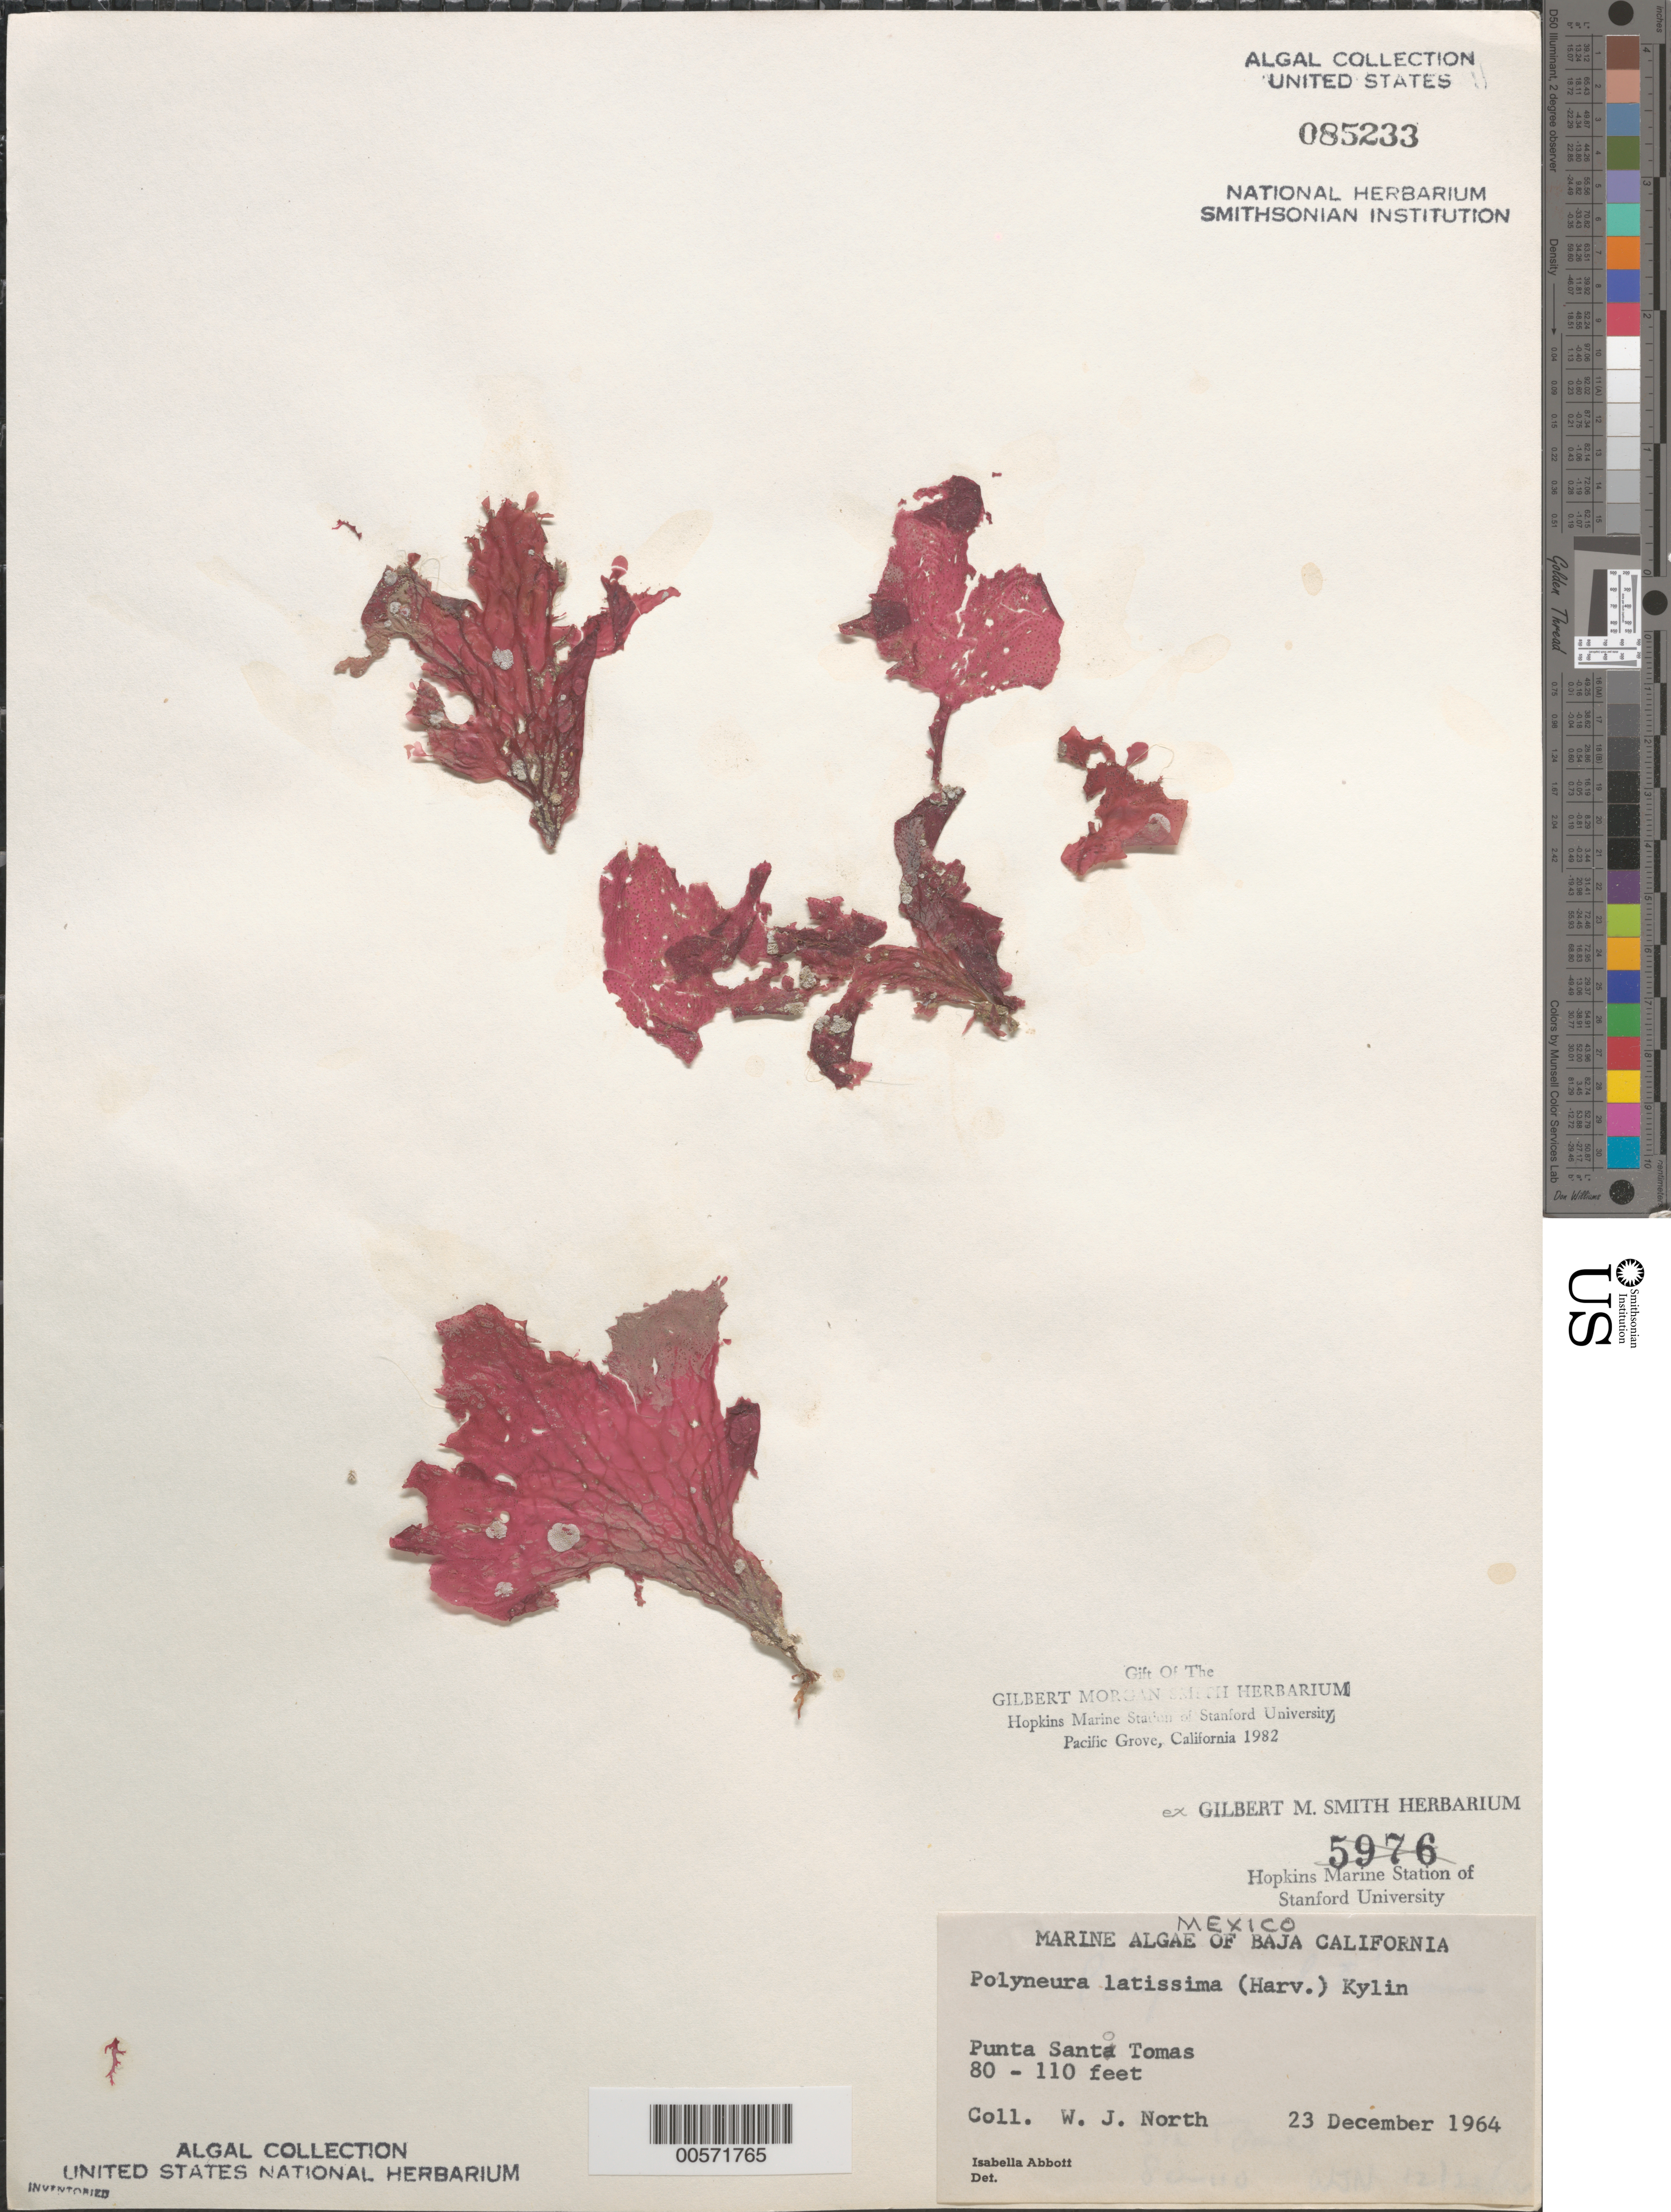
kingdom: Plantae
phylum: Rhodophyta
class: Florideophyceae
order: Ceramiales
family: Delesseriaceae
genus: Polyneura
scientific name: Polyneura latissima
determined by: Abbott, Isabella A.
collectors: W. North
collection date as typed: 23 Dec 1964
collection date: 1964-12-23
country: Mexico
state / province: Baja California Norte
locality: Punta Santo Tomas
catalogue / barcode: US 85233